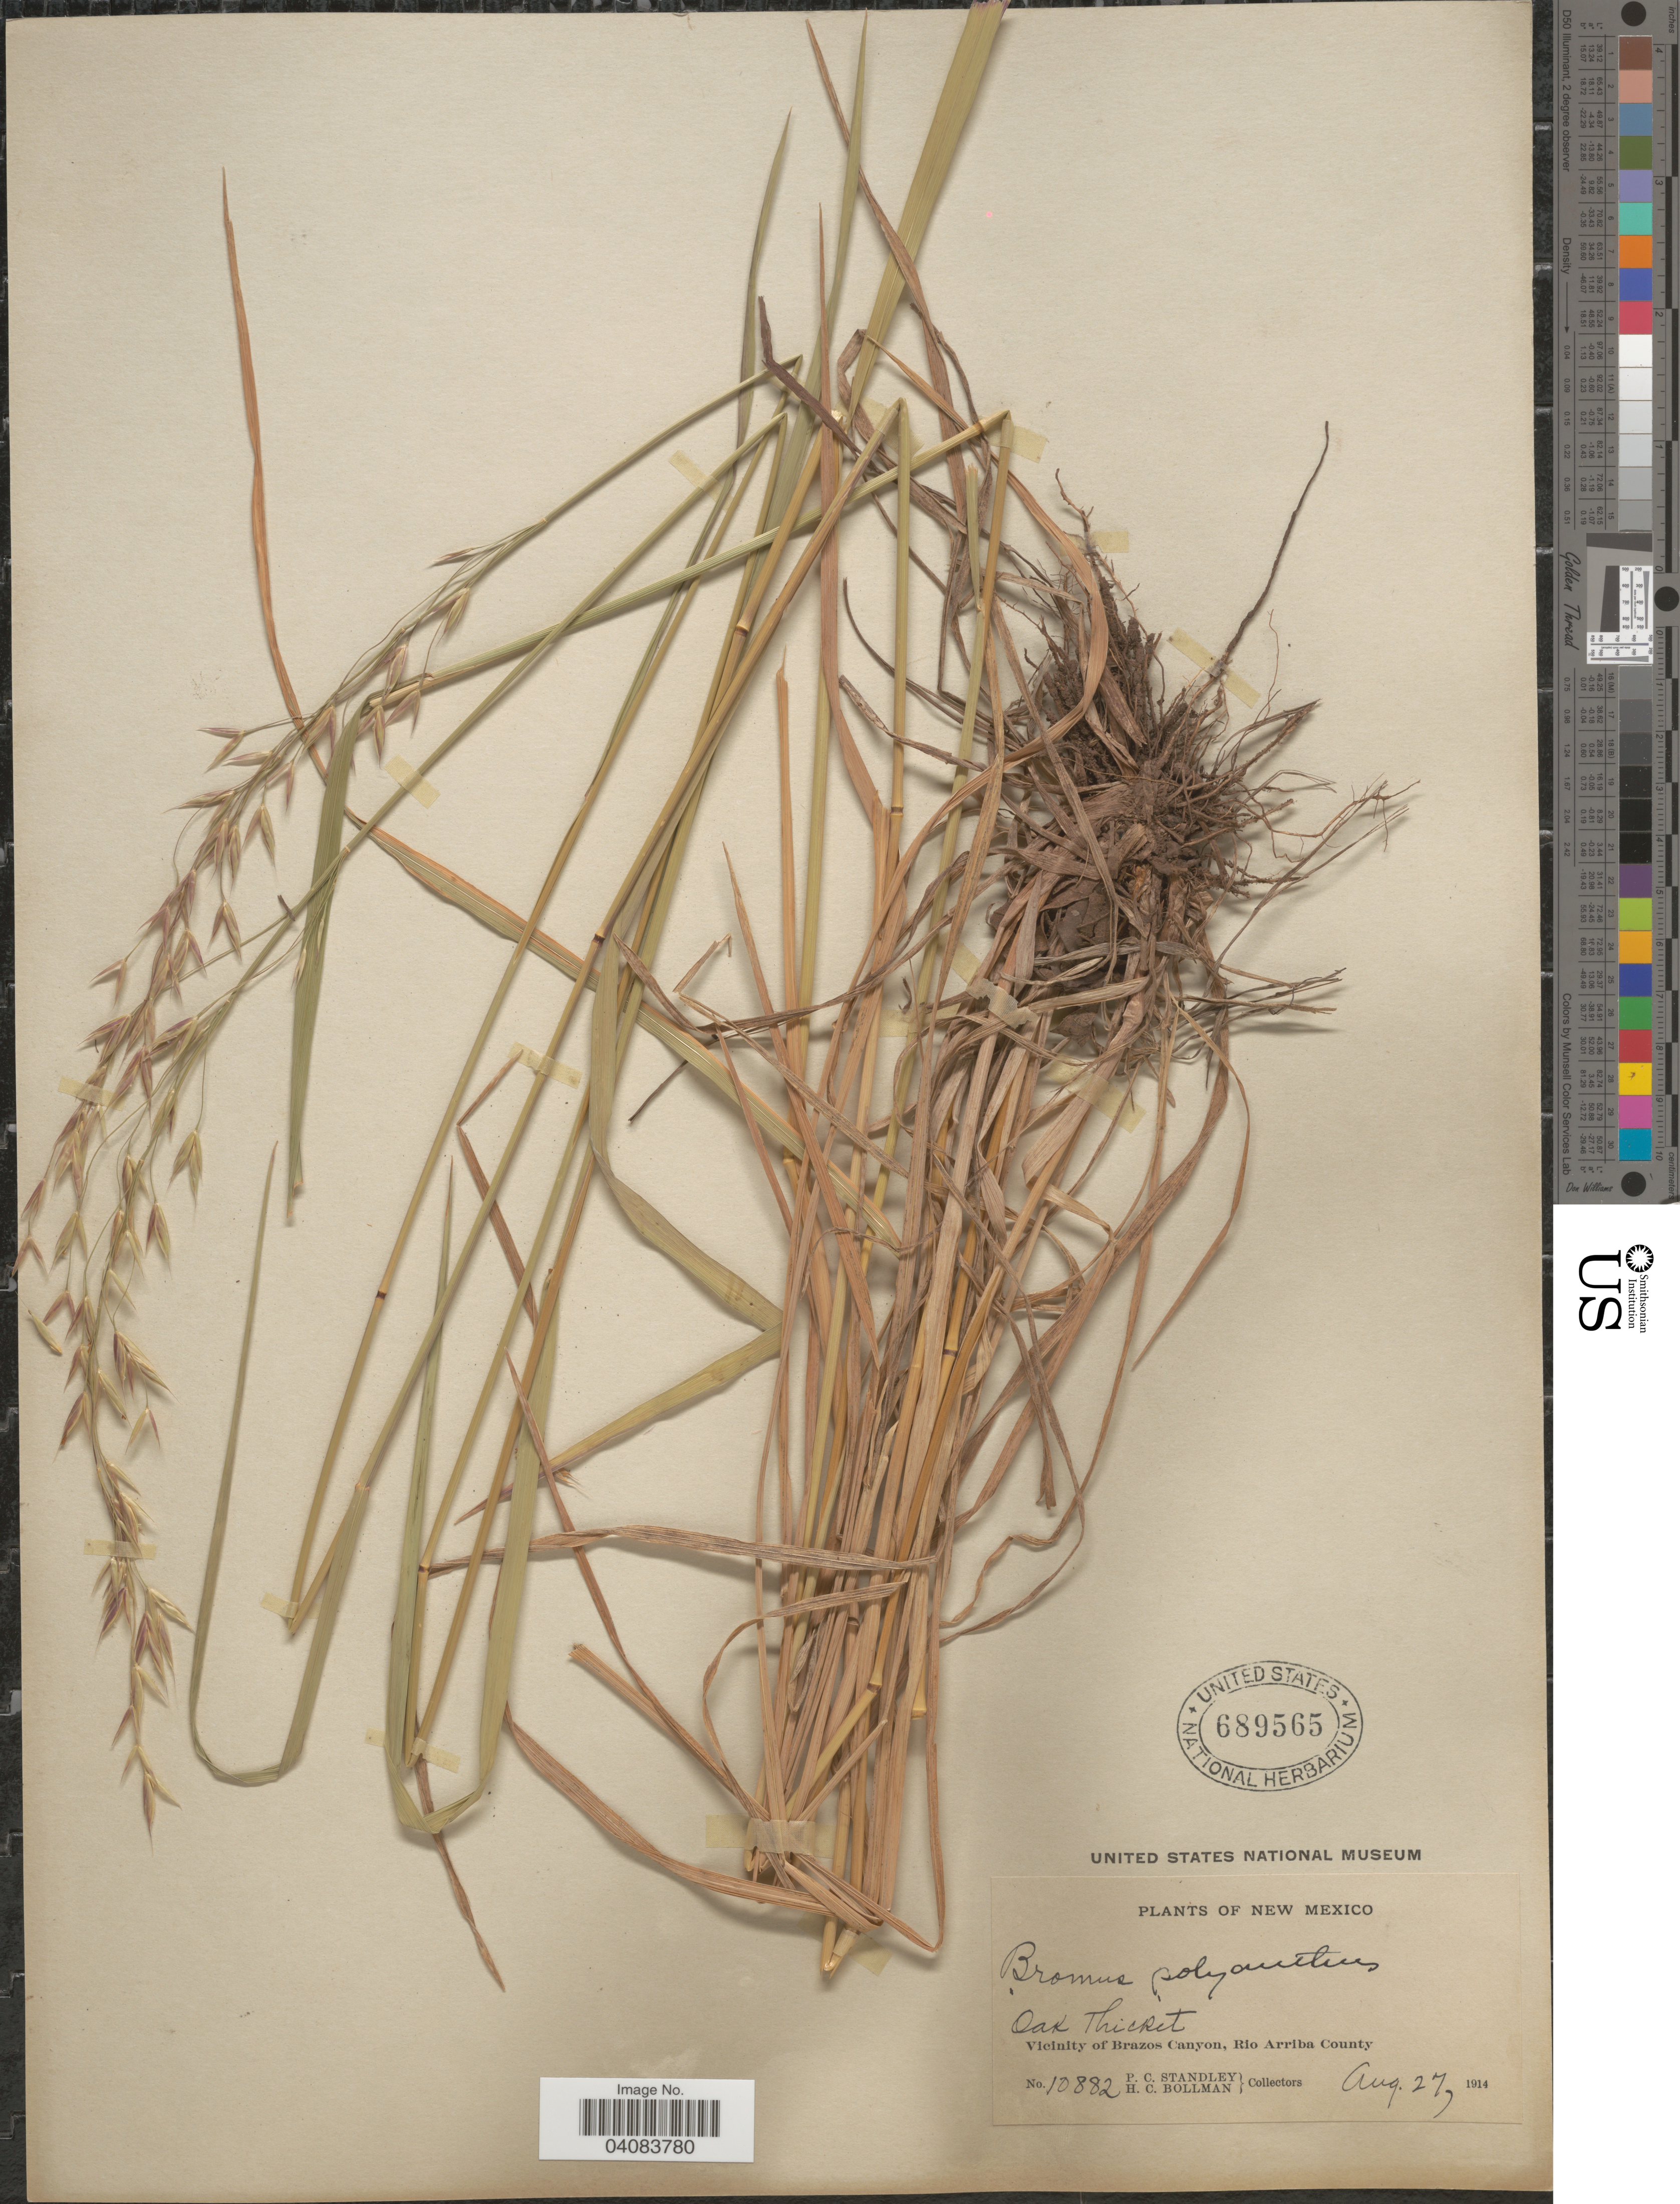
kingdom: Plantae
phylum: Tracheophyta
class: Liliopsida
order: Poales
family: Poaceae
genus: Bromus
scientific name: Bromus polyanthus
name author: Scribn. ex Shear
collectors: P. C. Standley & H. C. Bollman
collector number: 10882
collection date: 1914-08-27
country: United States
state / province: New Mexico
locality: Oak Thicket. Vicinity of Brazos Canyon, Rio Arriba County.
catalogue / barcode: US 689565